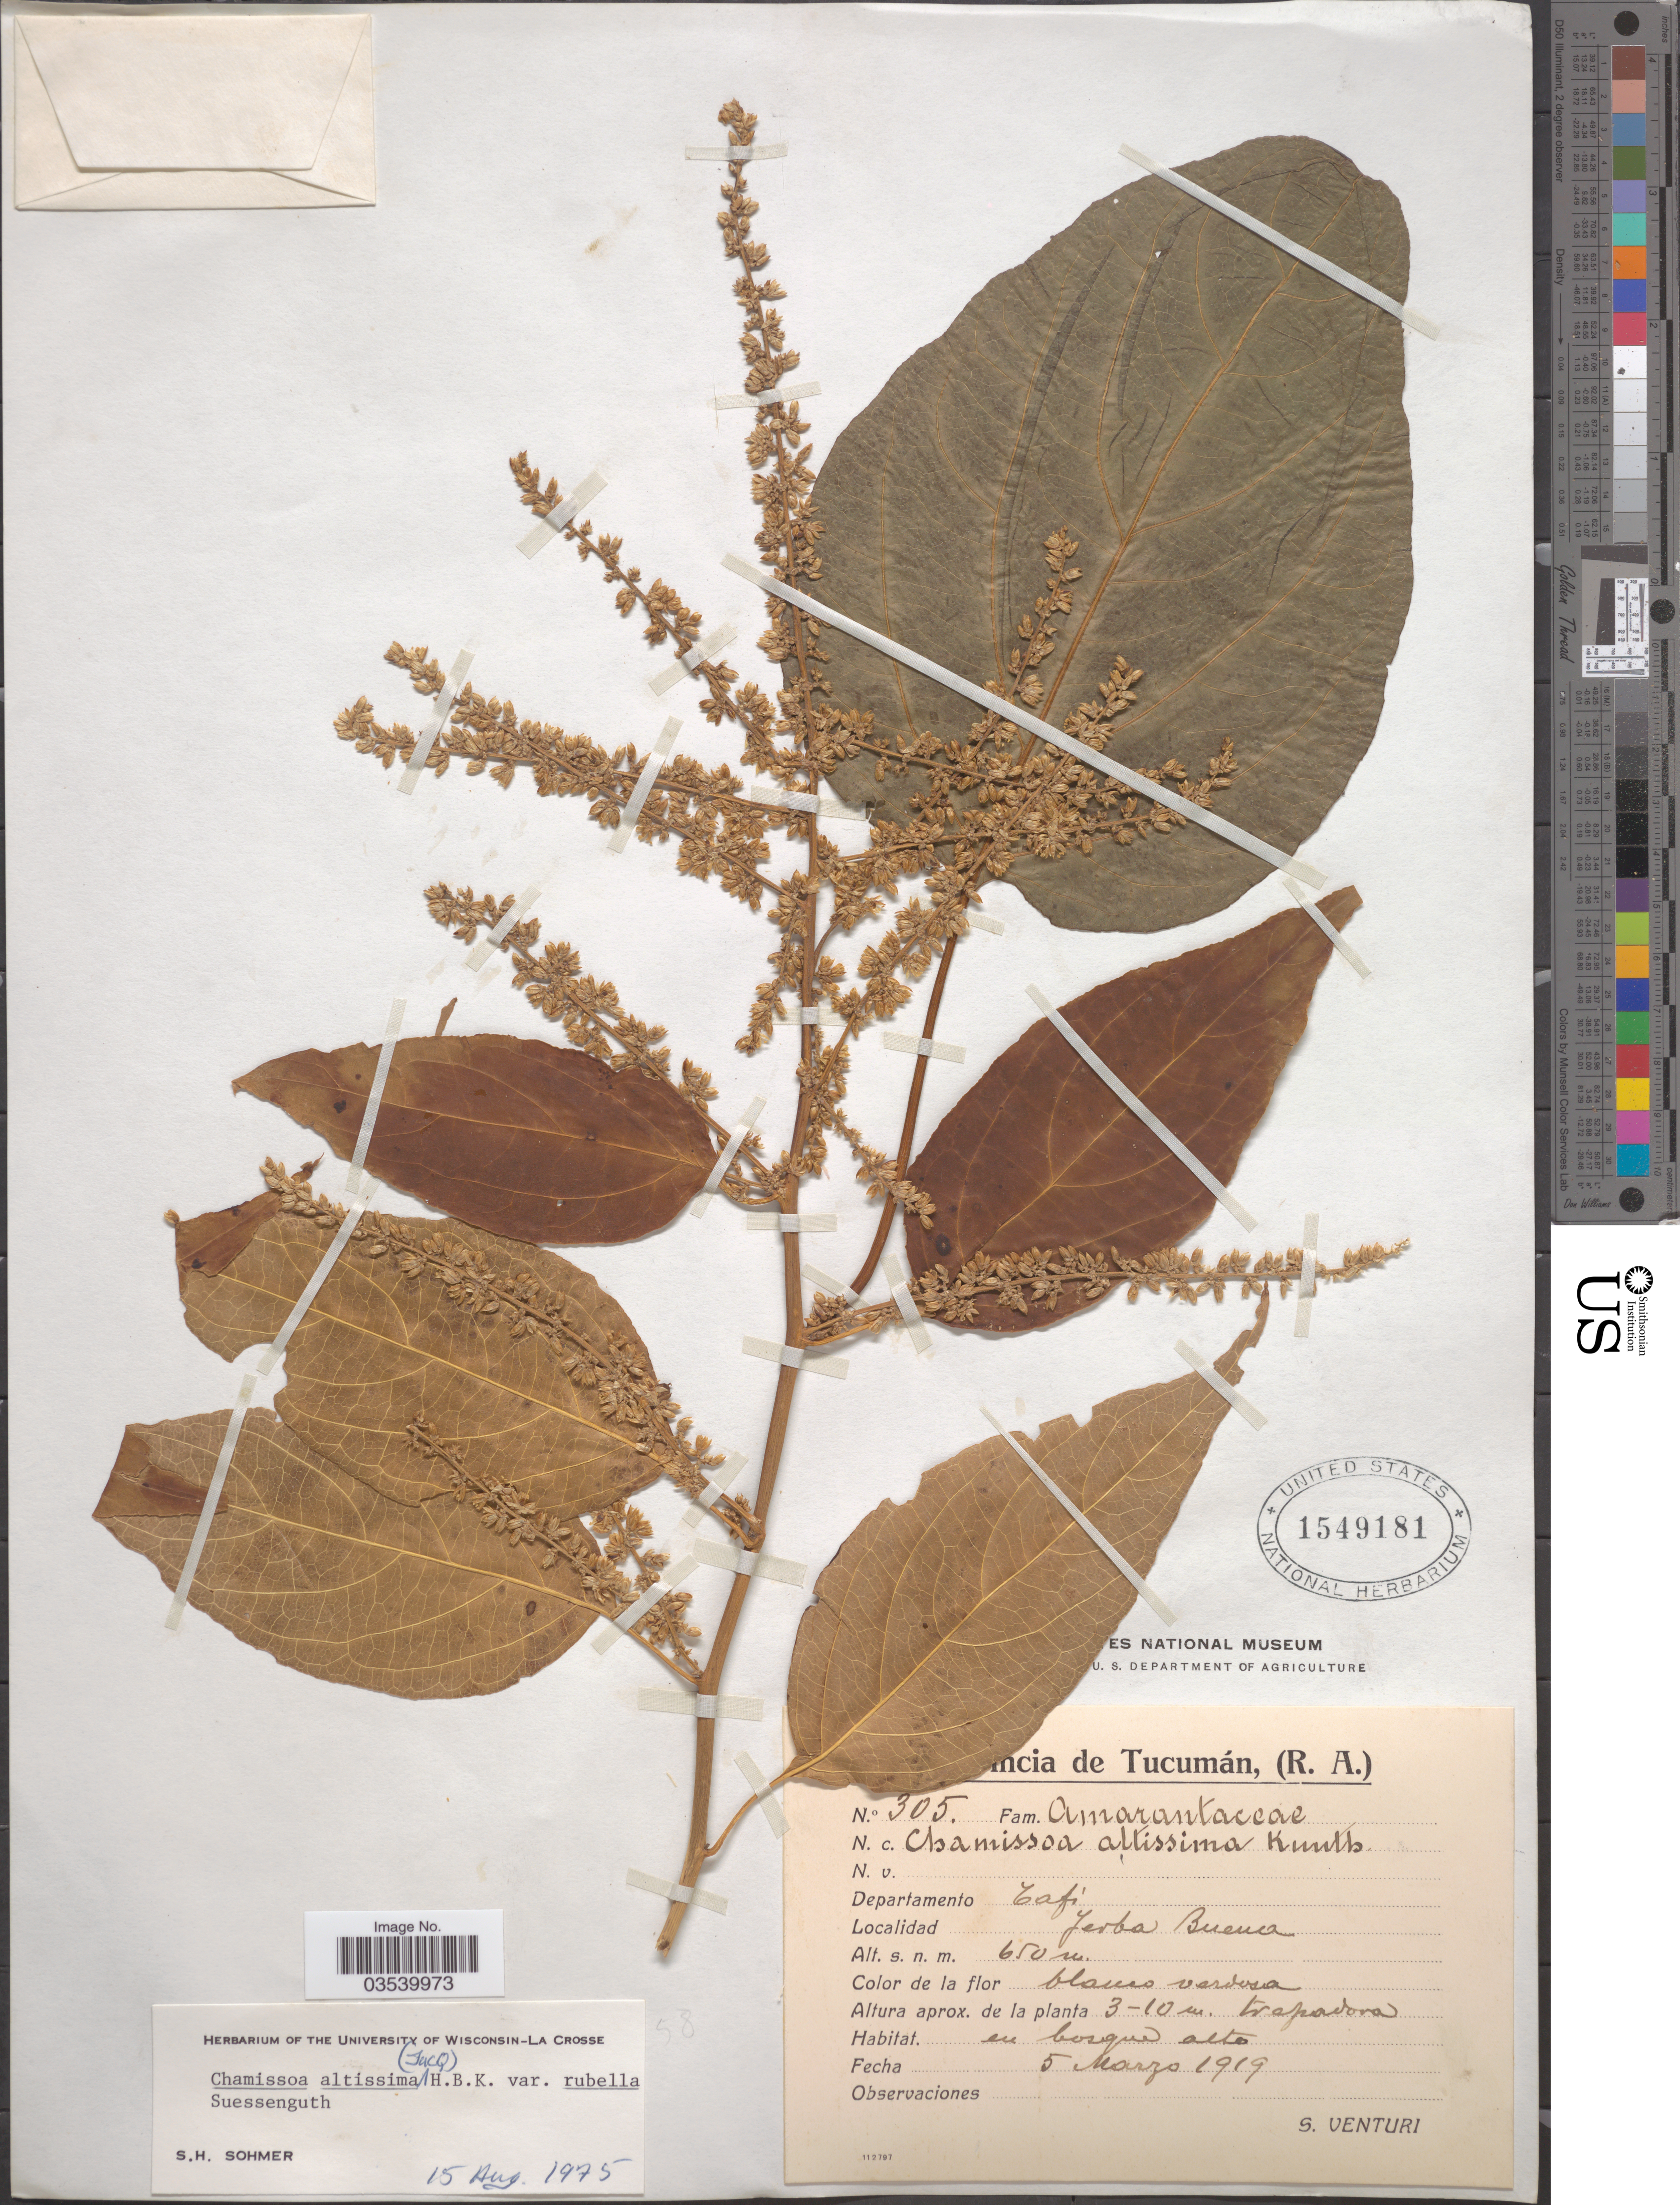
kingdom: Plantae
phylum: Tracheophyta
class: Magnoliopsida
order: Caryophyllales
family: Amaranthaceae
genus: Chamissoa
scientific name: Chamissoa altissima var. rubella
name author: Suess.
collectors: S. Venturi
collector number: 305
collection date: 1919-03-05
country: Argentina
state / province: Tucuman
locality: Departamento Tafi. Yerba Buena.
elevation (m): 650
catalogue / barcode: US 1549181